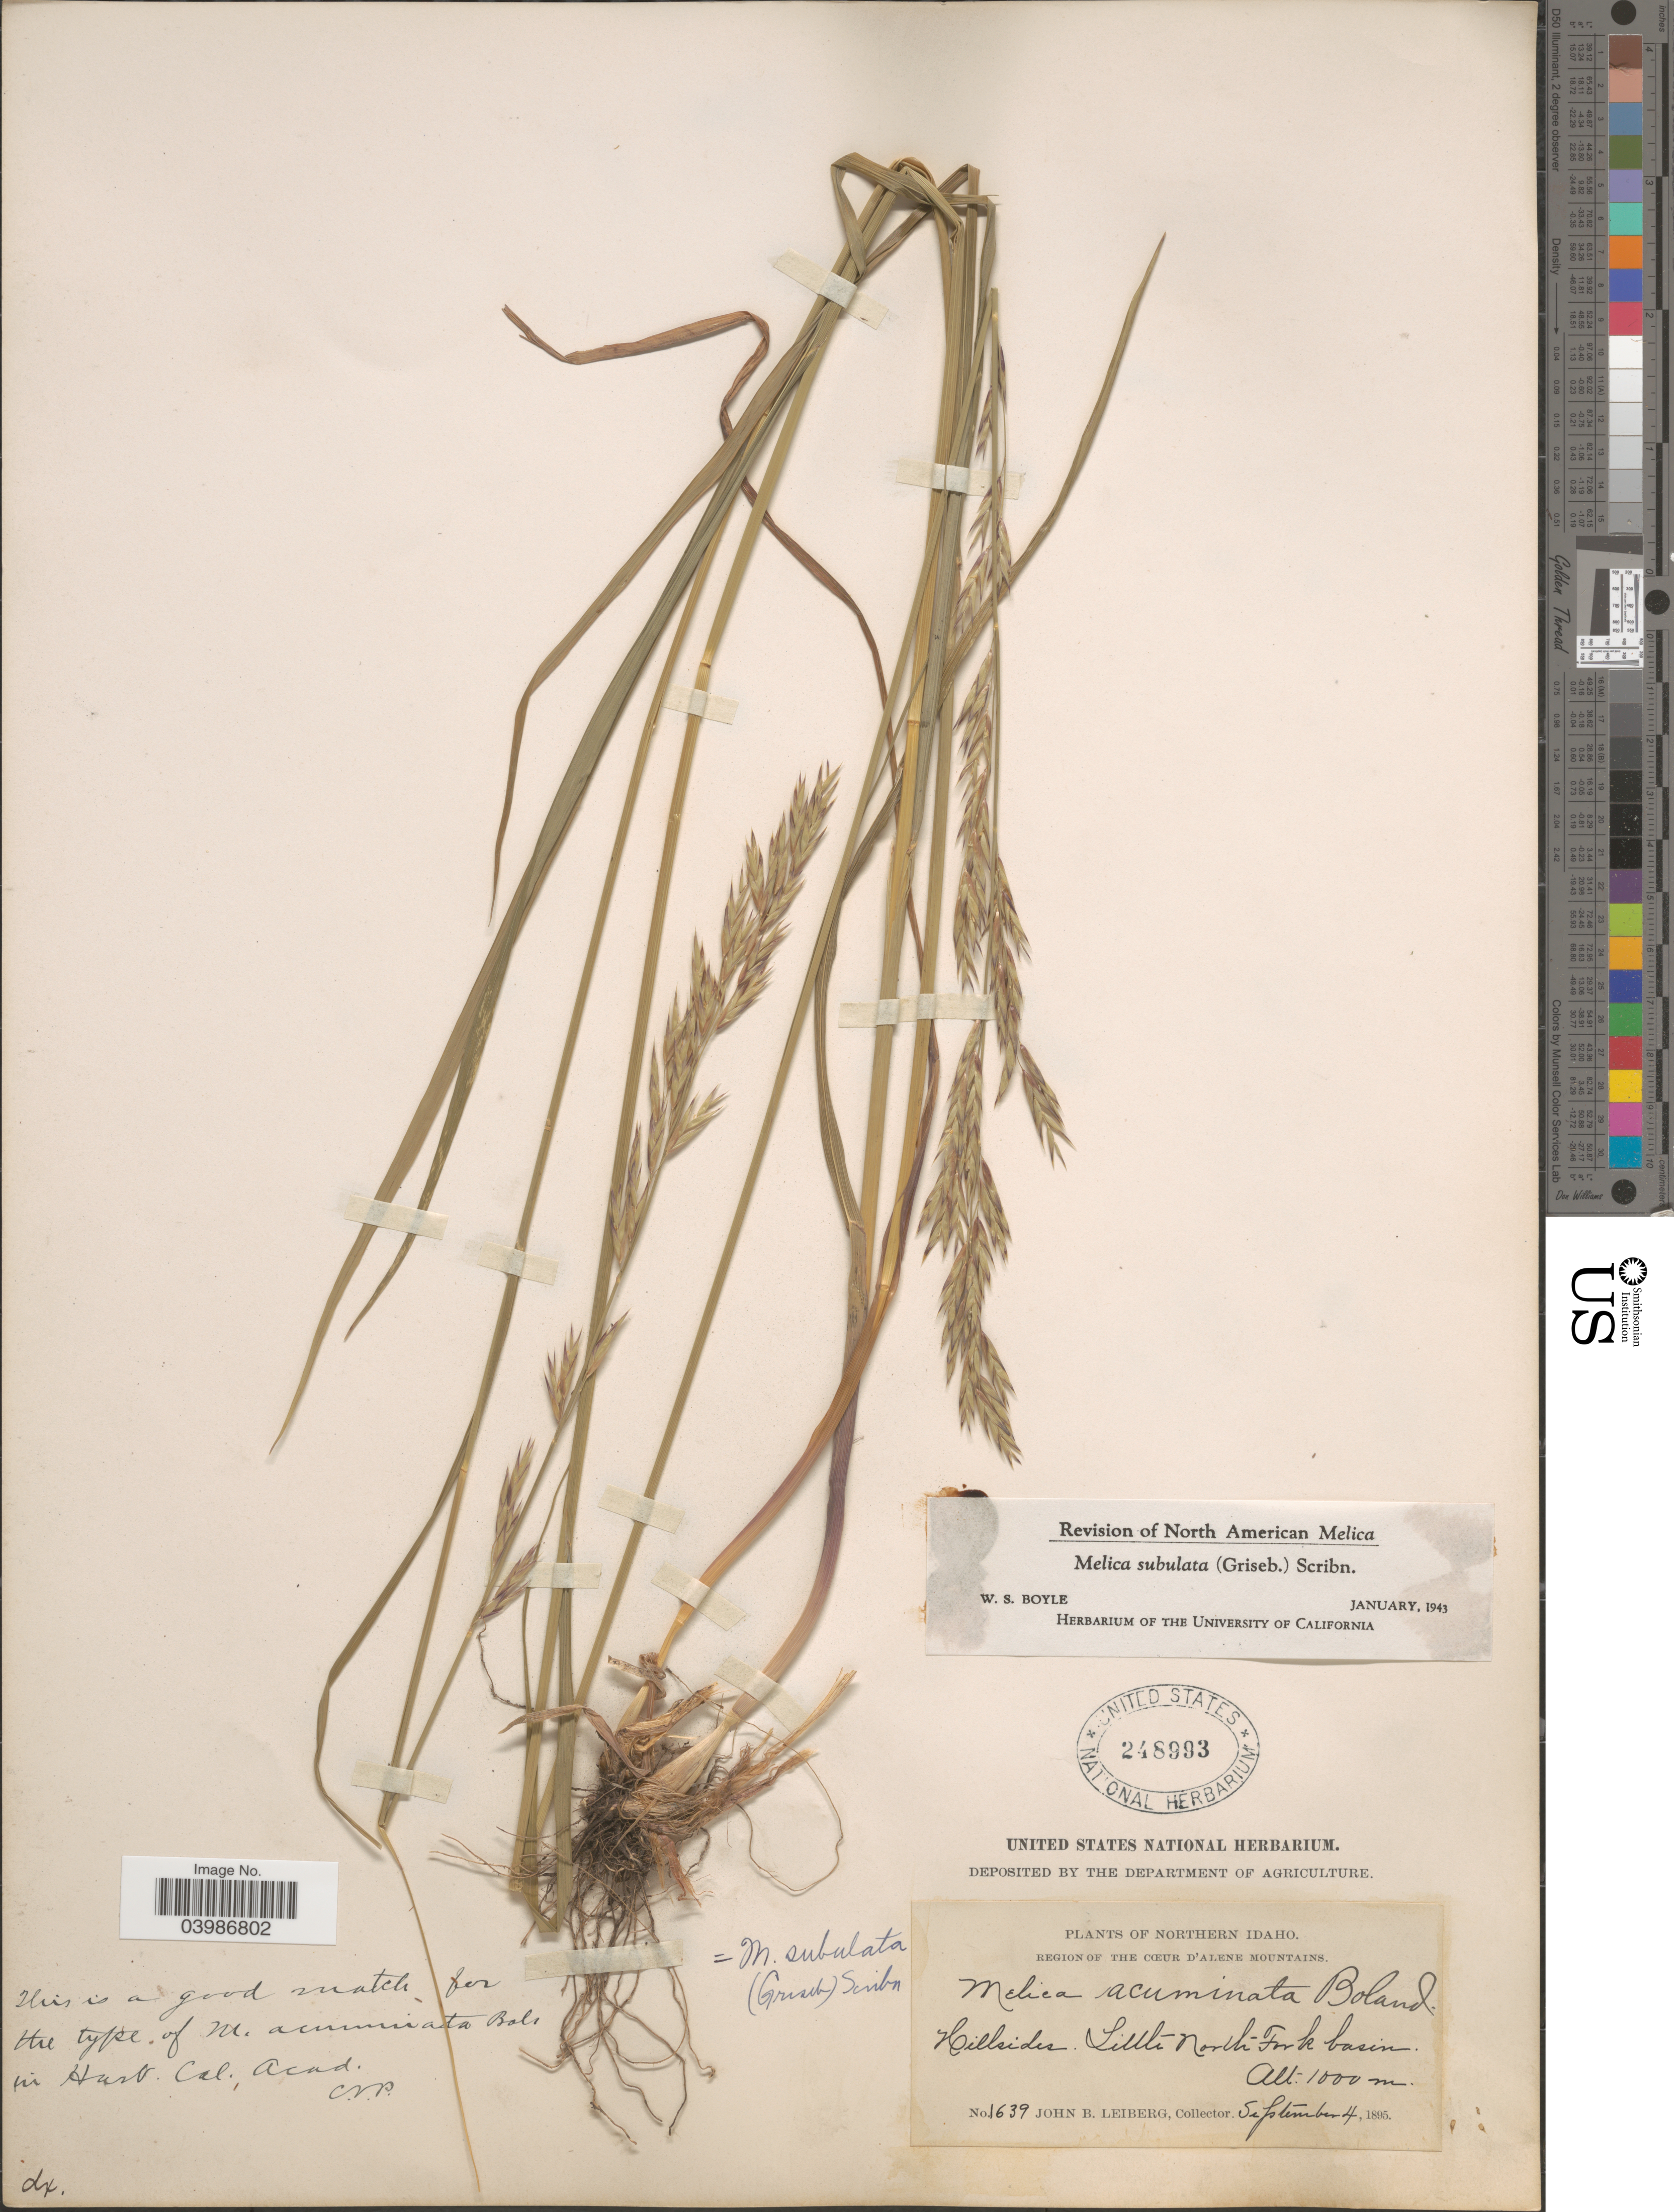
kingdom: Plantae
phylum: Tracheophyta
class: Liliopsida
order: Poales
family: Poaceae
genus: Melica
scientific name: Melica subulata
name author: (Griseb.) Scribn.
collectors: J. B. Leiberg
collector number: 1639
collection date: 1895-09-04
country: United States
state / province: Idaho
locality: Northern Idaho. Region of the Cœur D'Alene Mountains. Hillsides. Little North Fork basin.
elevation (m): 1000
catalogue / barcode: US 248993